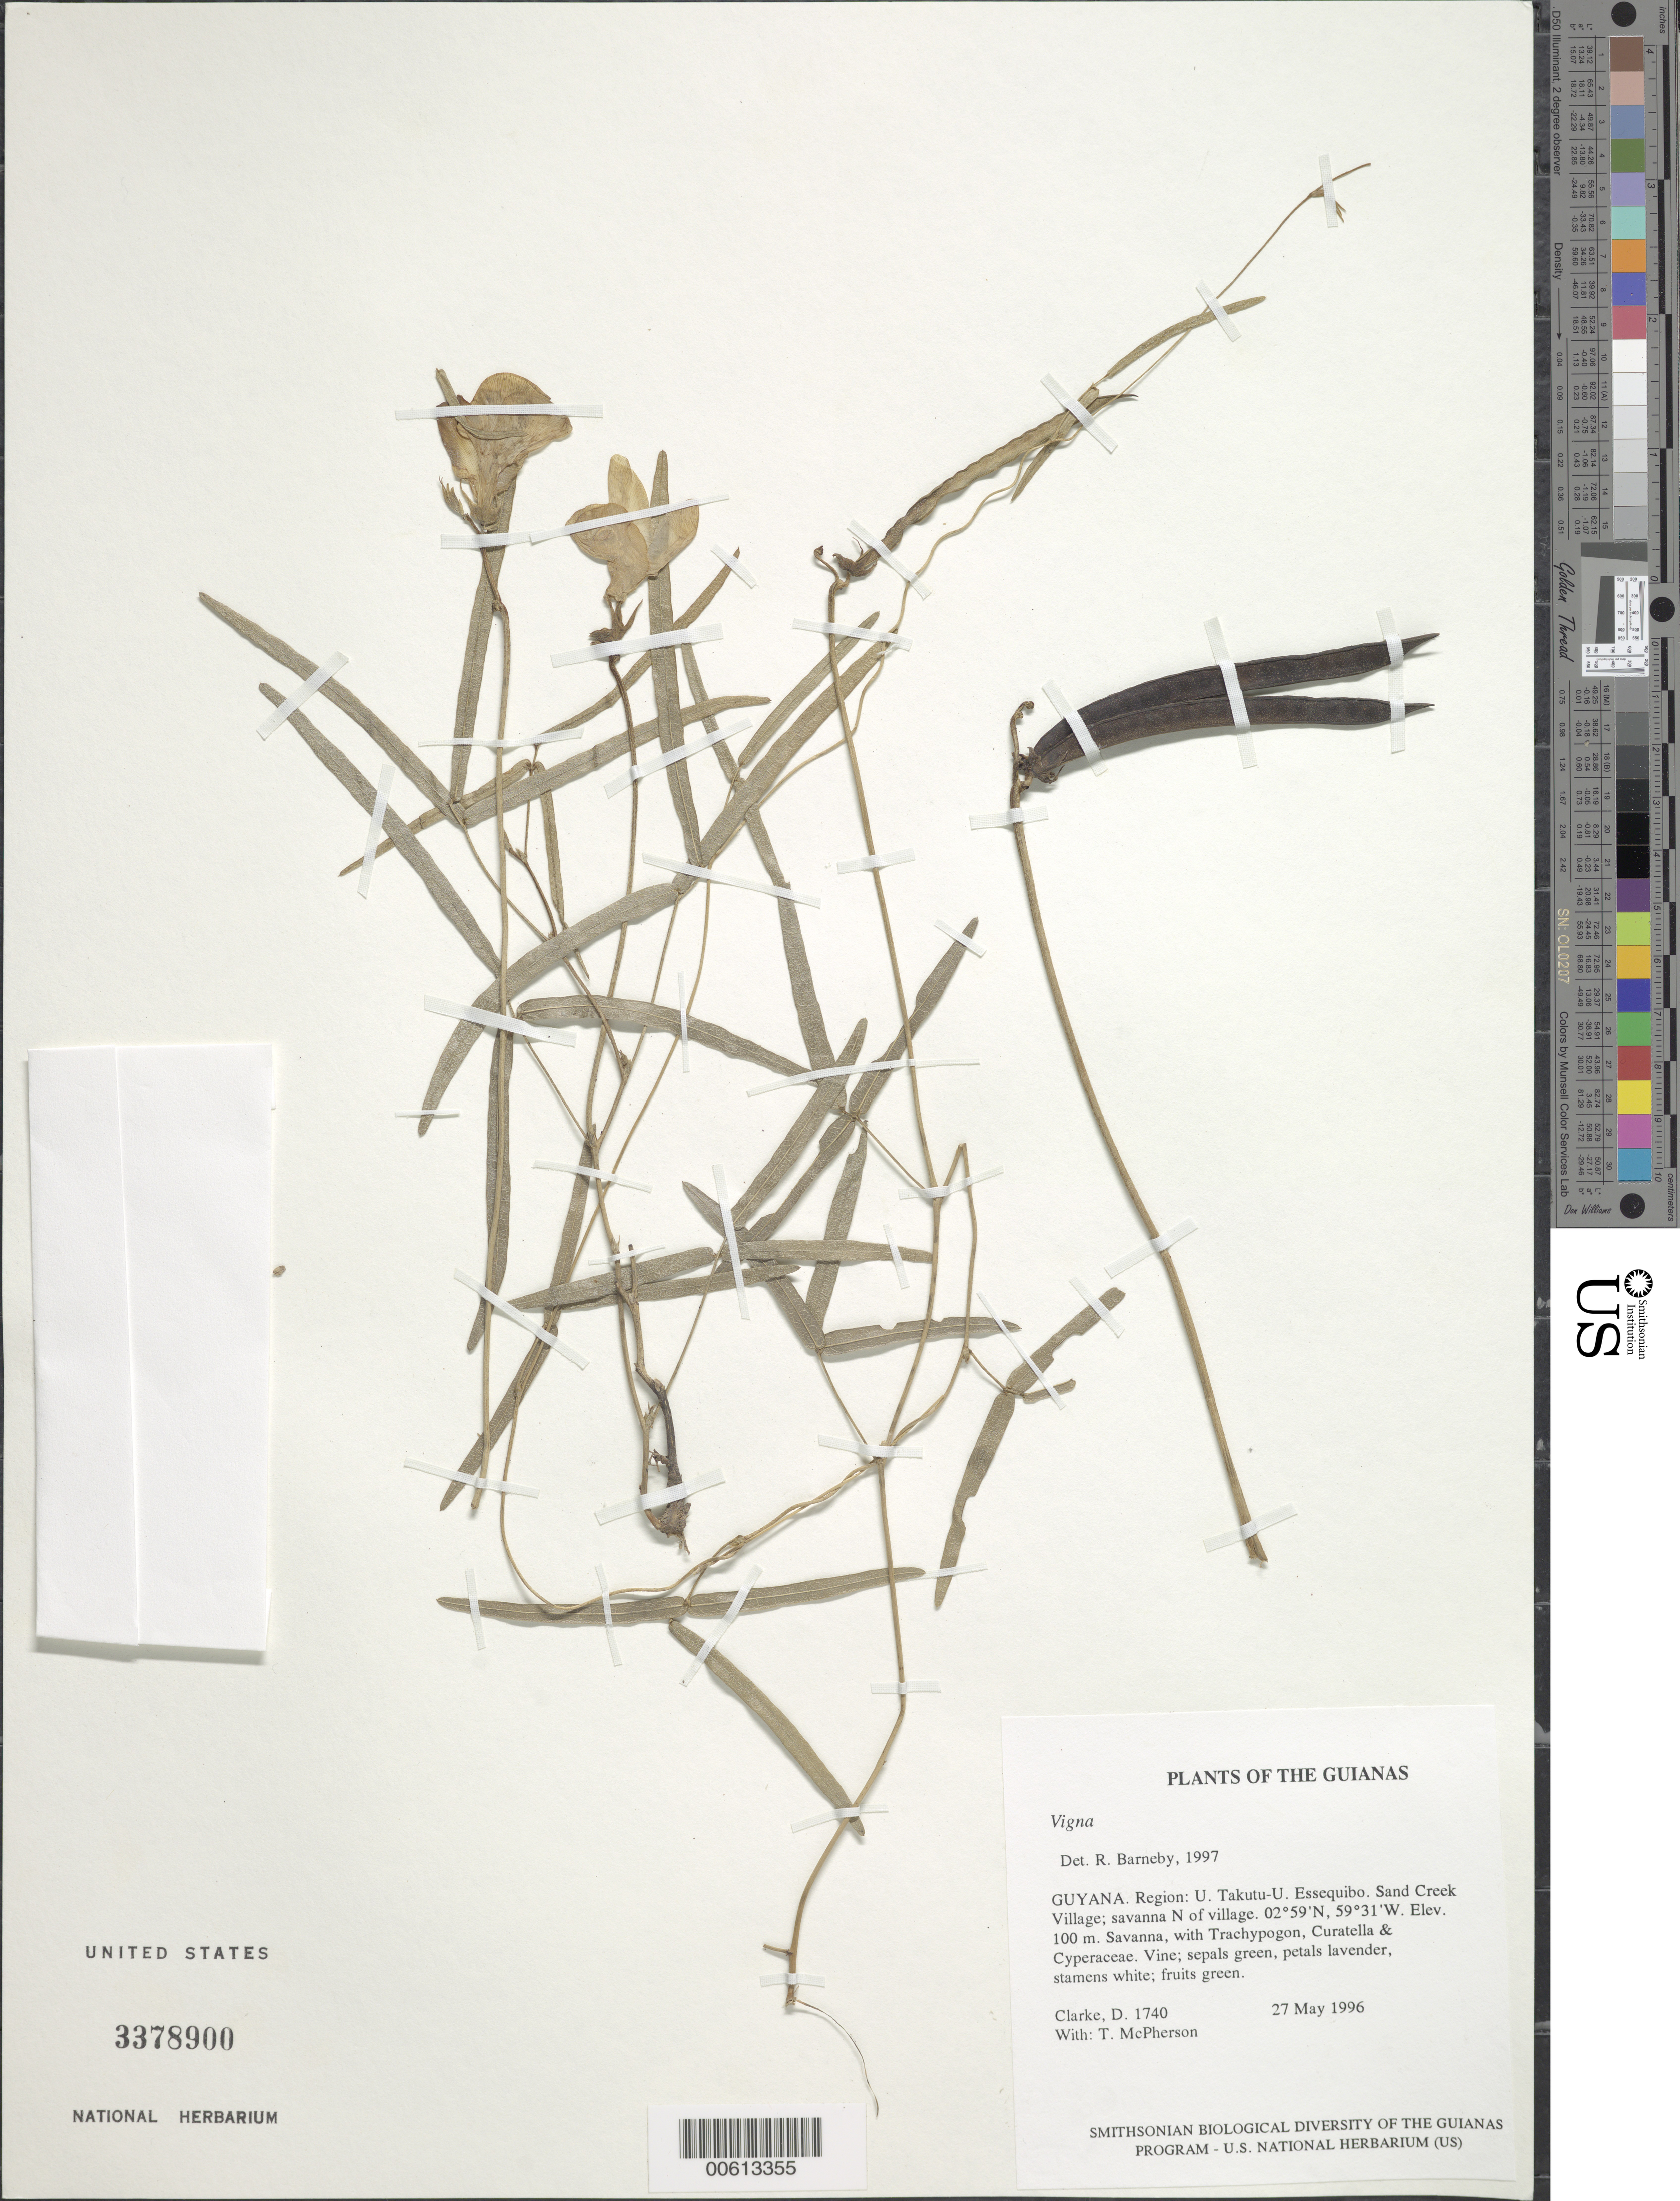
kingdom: Plantae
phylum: Tracheophyta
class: Magnoliopsida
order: Fabales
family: Fabaceae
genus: Vigna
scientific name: Vigna sp.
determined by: Barneby, Rupert C., (NY)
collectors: H. D. Clarke & T. McPherson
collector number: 1740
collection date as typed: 27 May 1996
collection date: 1996-05-27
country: Guyana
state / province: U. Takutu-U. Essequibo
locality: Sand Creek Village; savanna N of village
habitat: Savanna, with Trachypogon, Curatella & Cyperaceae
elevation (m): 100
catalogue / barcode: US 3378900